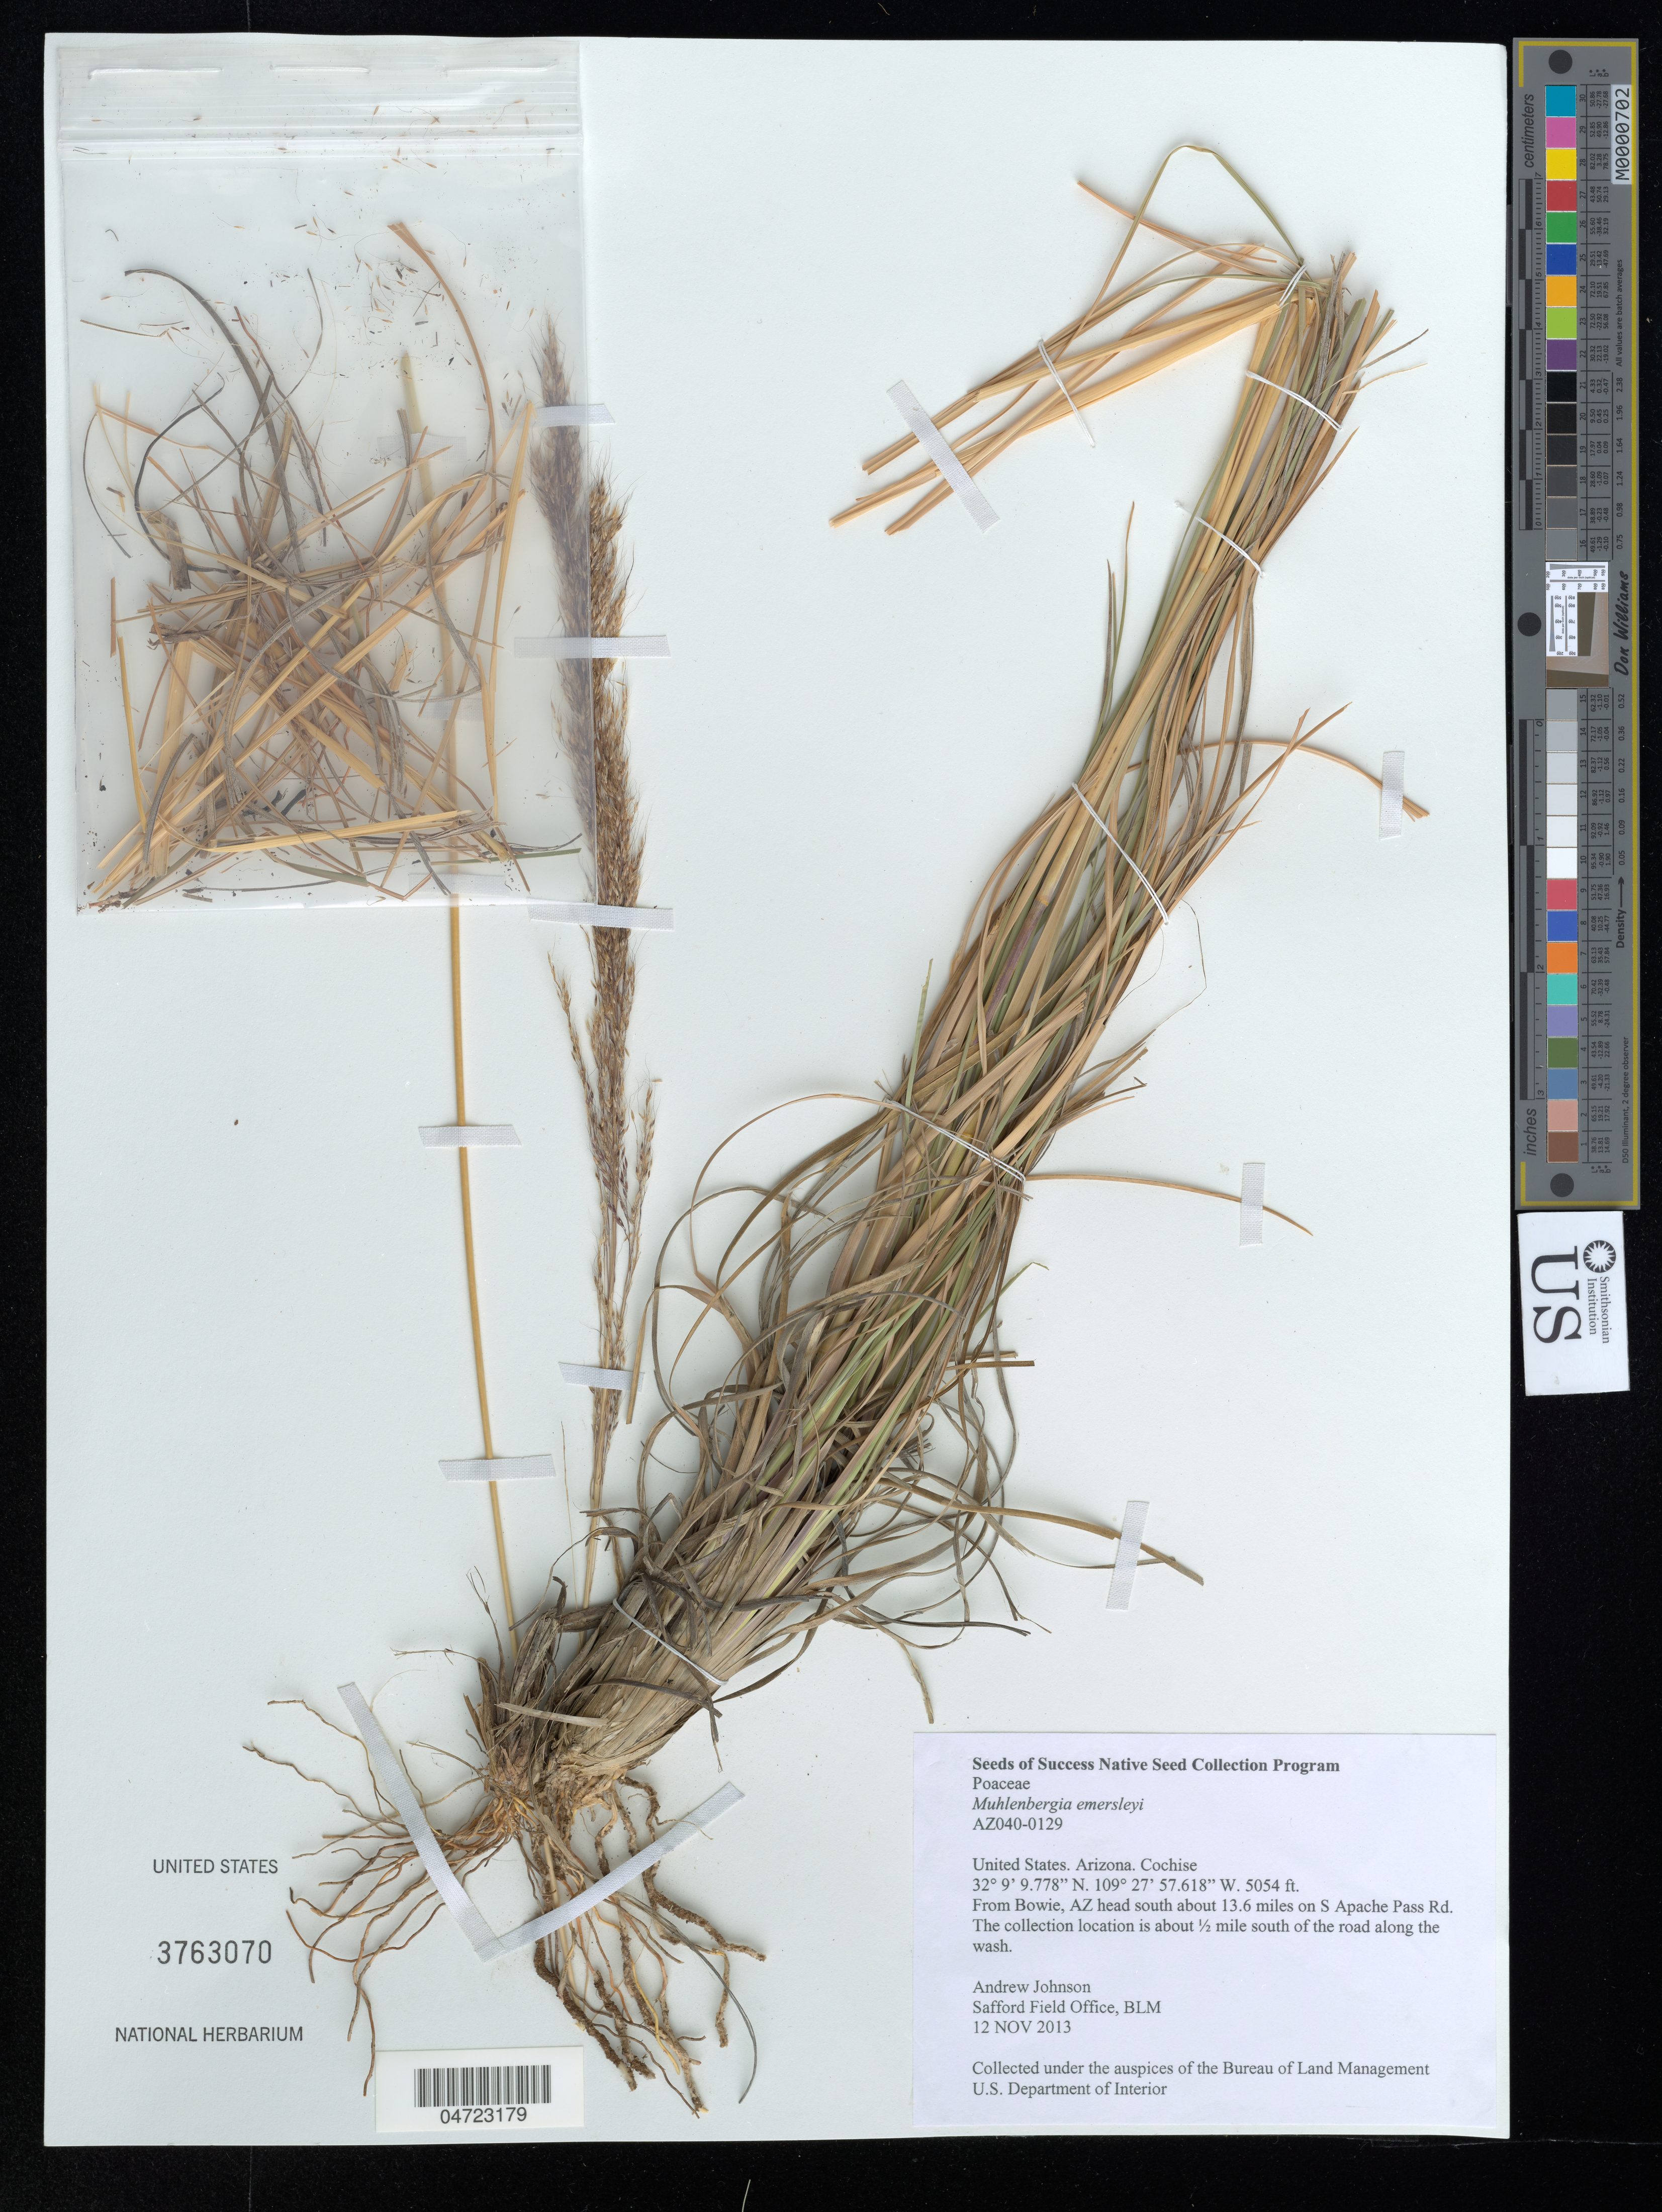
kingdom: Plantae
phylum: Tracheophyta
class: Liliopsida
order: Poales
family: Poaceae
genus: Muhlenbergia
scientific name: Muhlenbergia emersleyi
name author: Vasey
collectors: A. Johnson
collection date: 2013-11-12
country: United States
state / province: Arizona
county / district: Cochise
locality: Cochise. From Bowie, AZ head south about 13.6 miles on S Apache Pass Rd. The collection location is about ½ mile south of the road along the wash.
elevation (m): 1540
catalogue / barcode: US 3763070